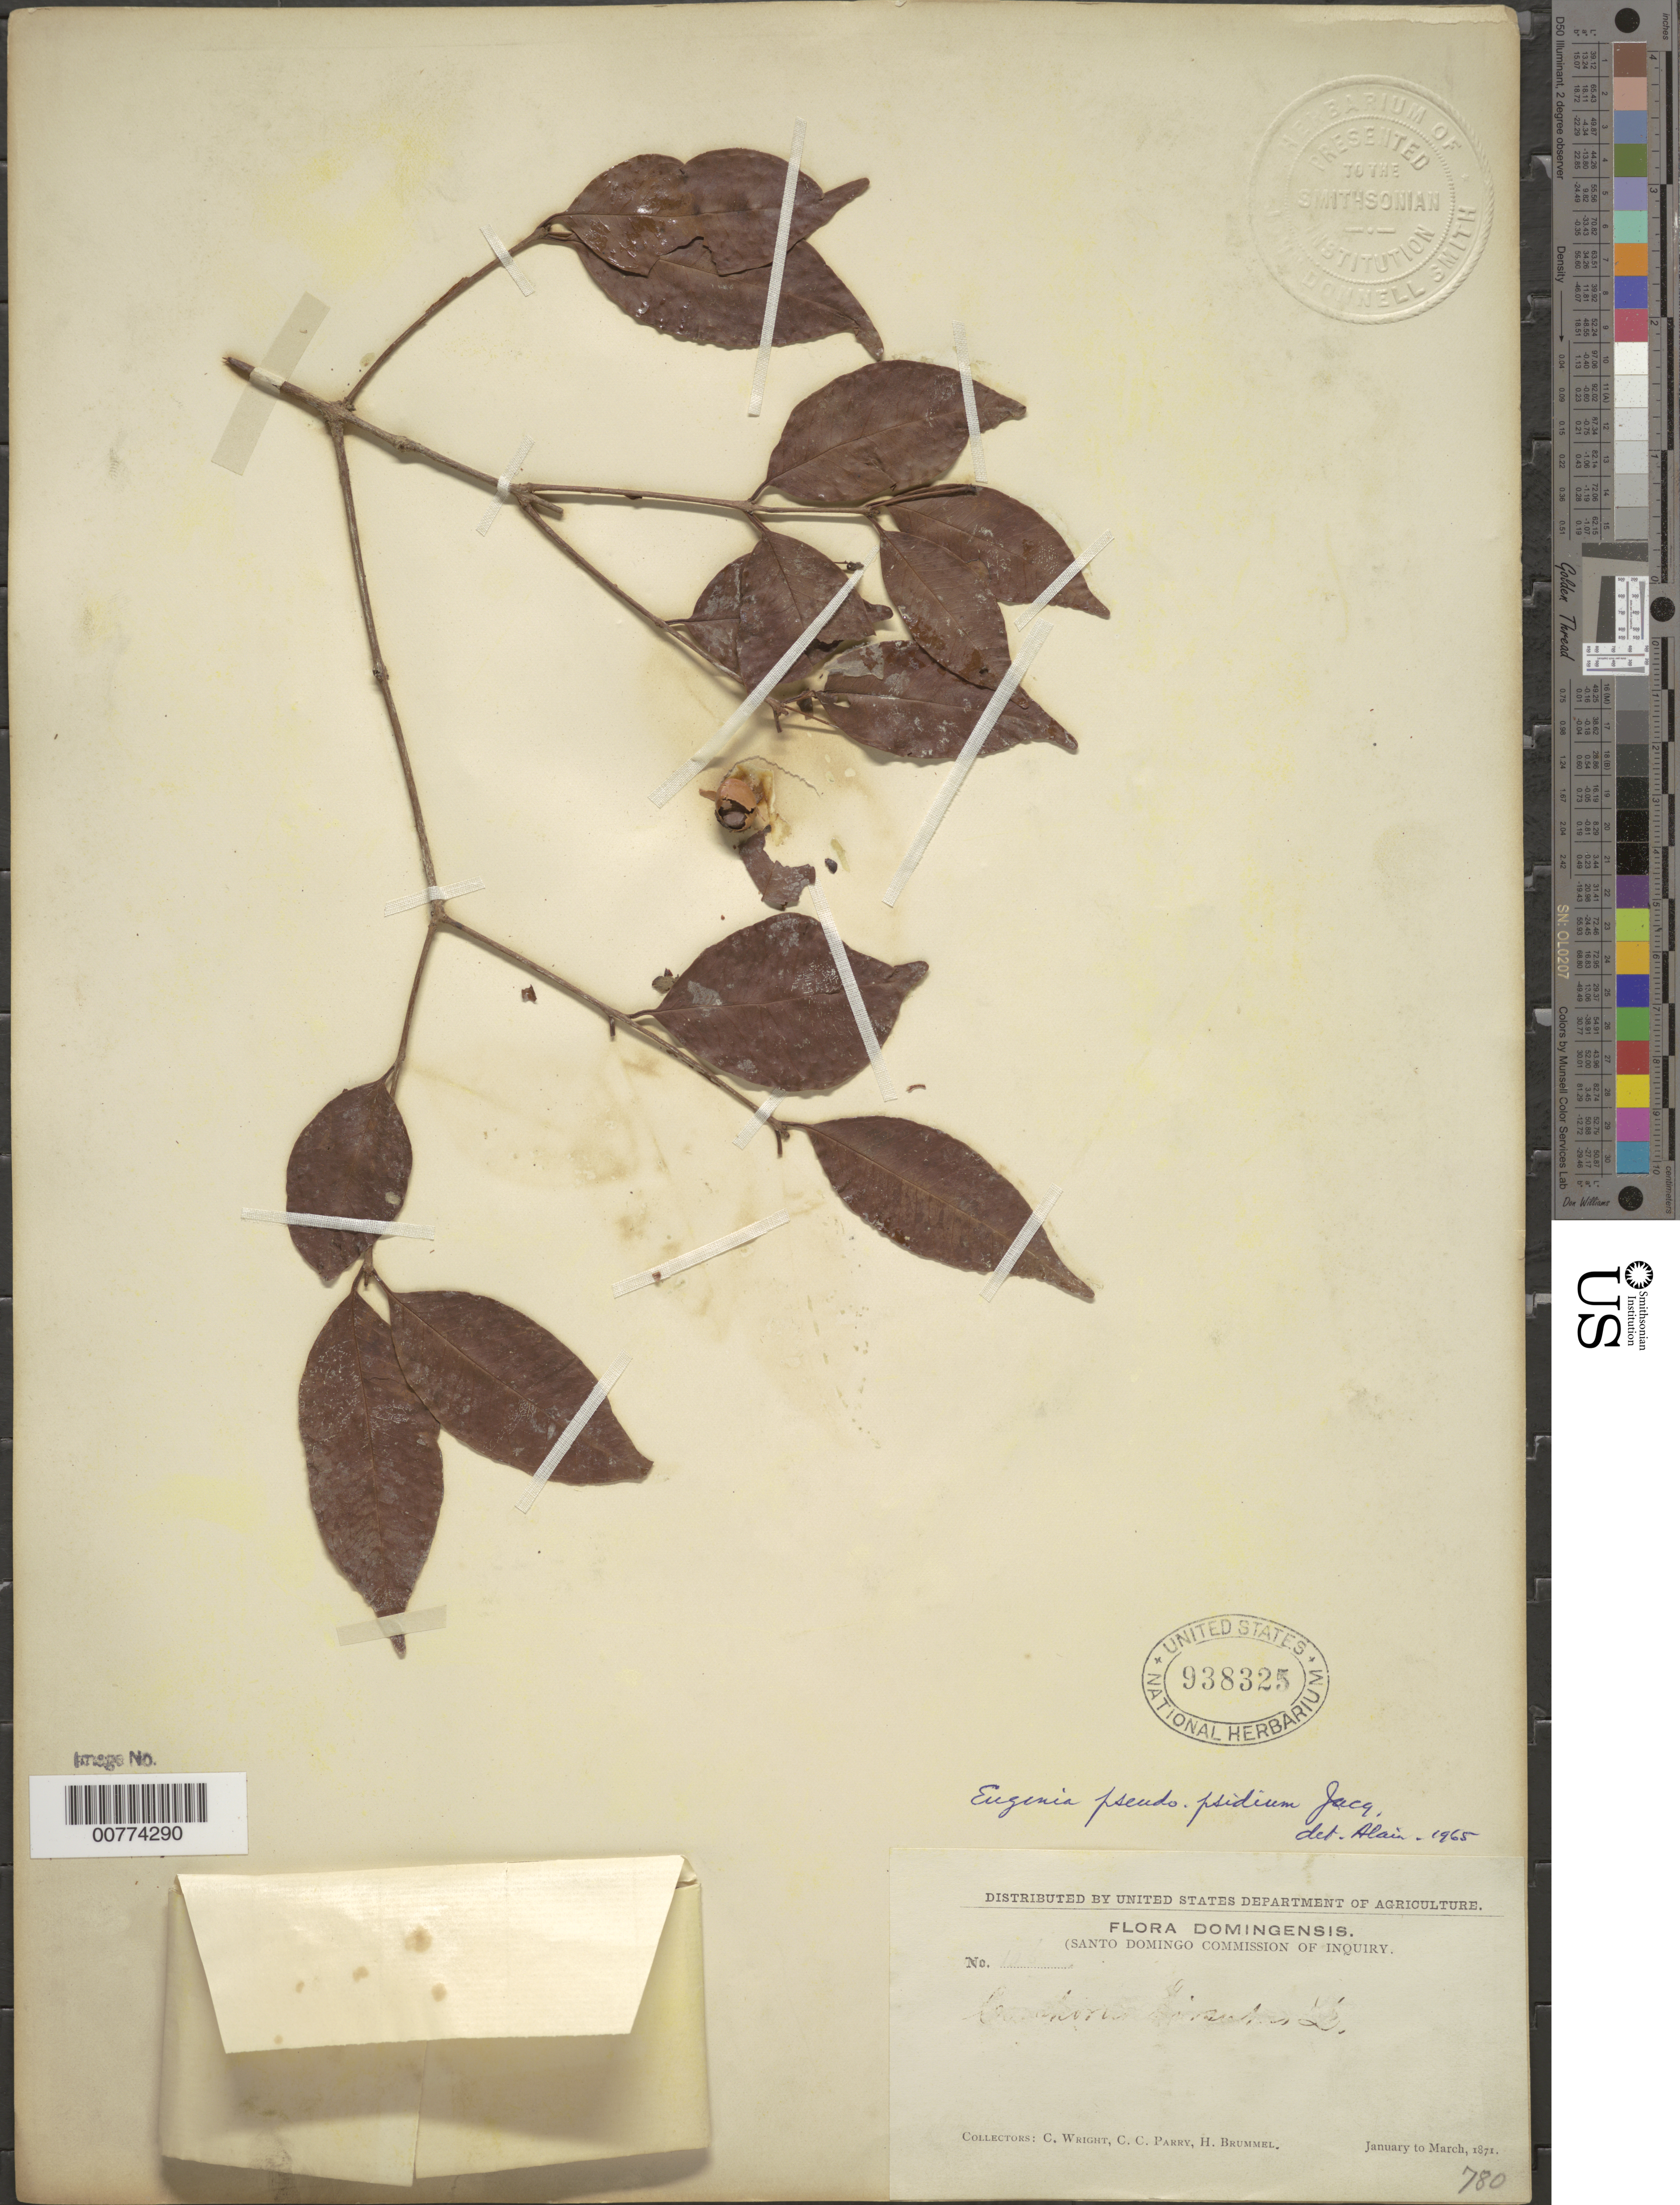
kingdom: Plantae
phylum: Tracheophyta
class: Magnoliopsida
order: Myrtales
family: Myrtaceae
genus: Eugenia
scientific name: Eugenia pseudopsidium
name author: Jacq.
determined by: Liogier, Alain H.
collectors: C. Wright, C. C. Parry & H. Brummel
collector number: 106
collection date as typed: Jan 1871 to -- Mar 1871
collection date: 1871-01/1871-03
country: Dominican Republic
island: Hispaniola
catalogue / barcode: US 938325